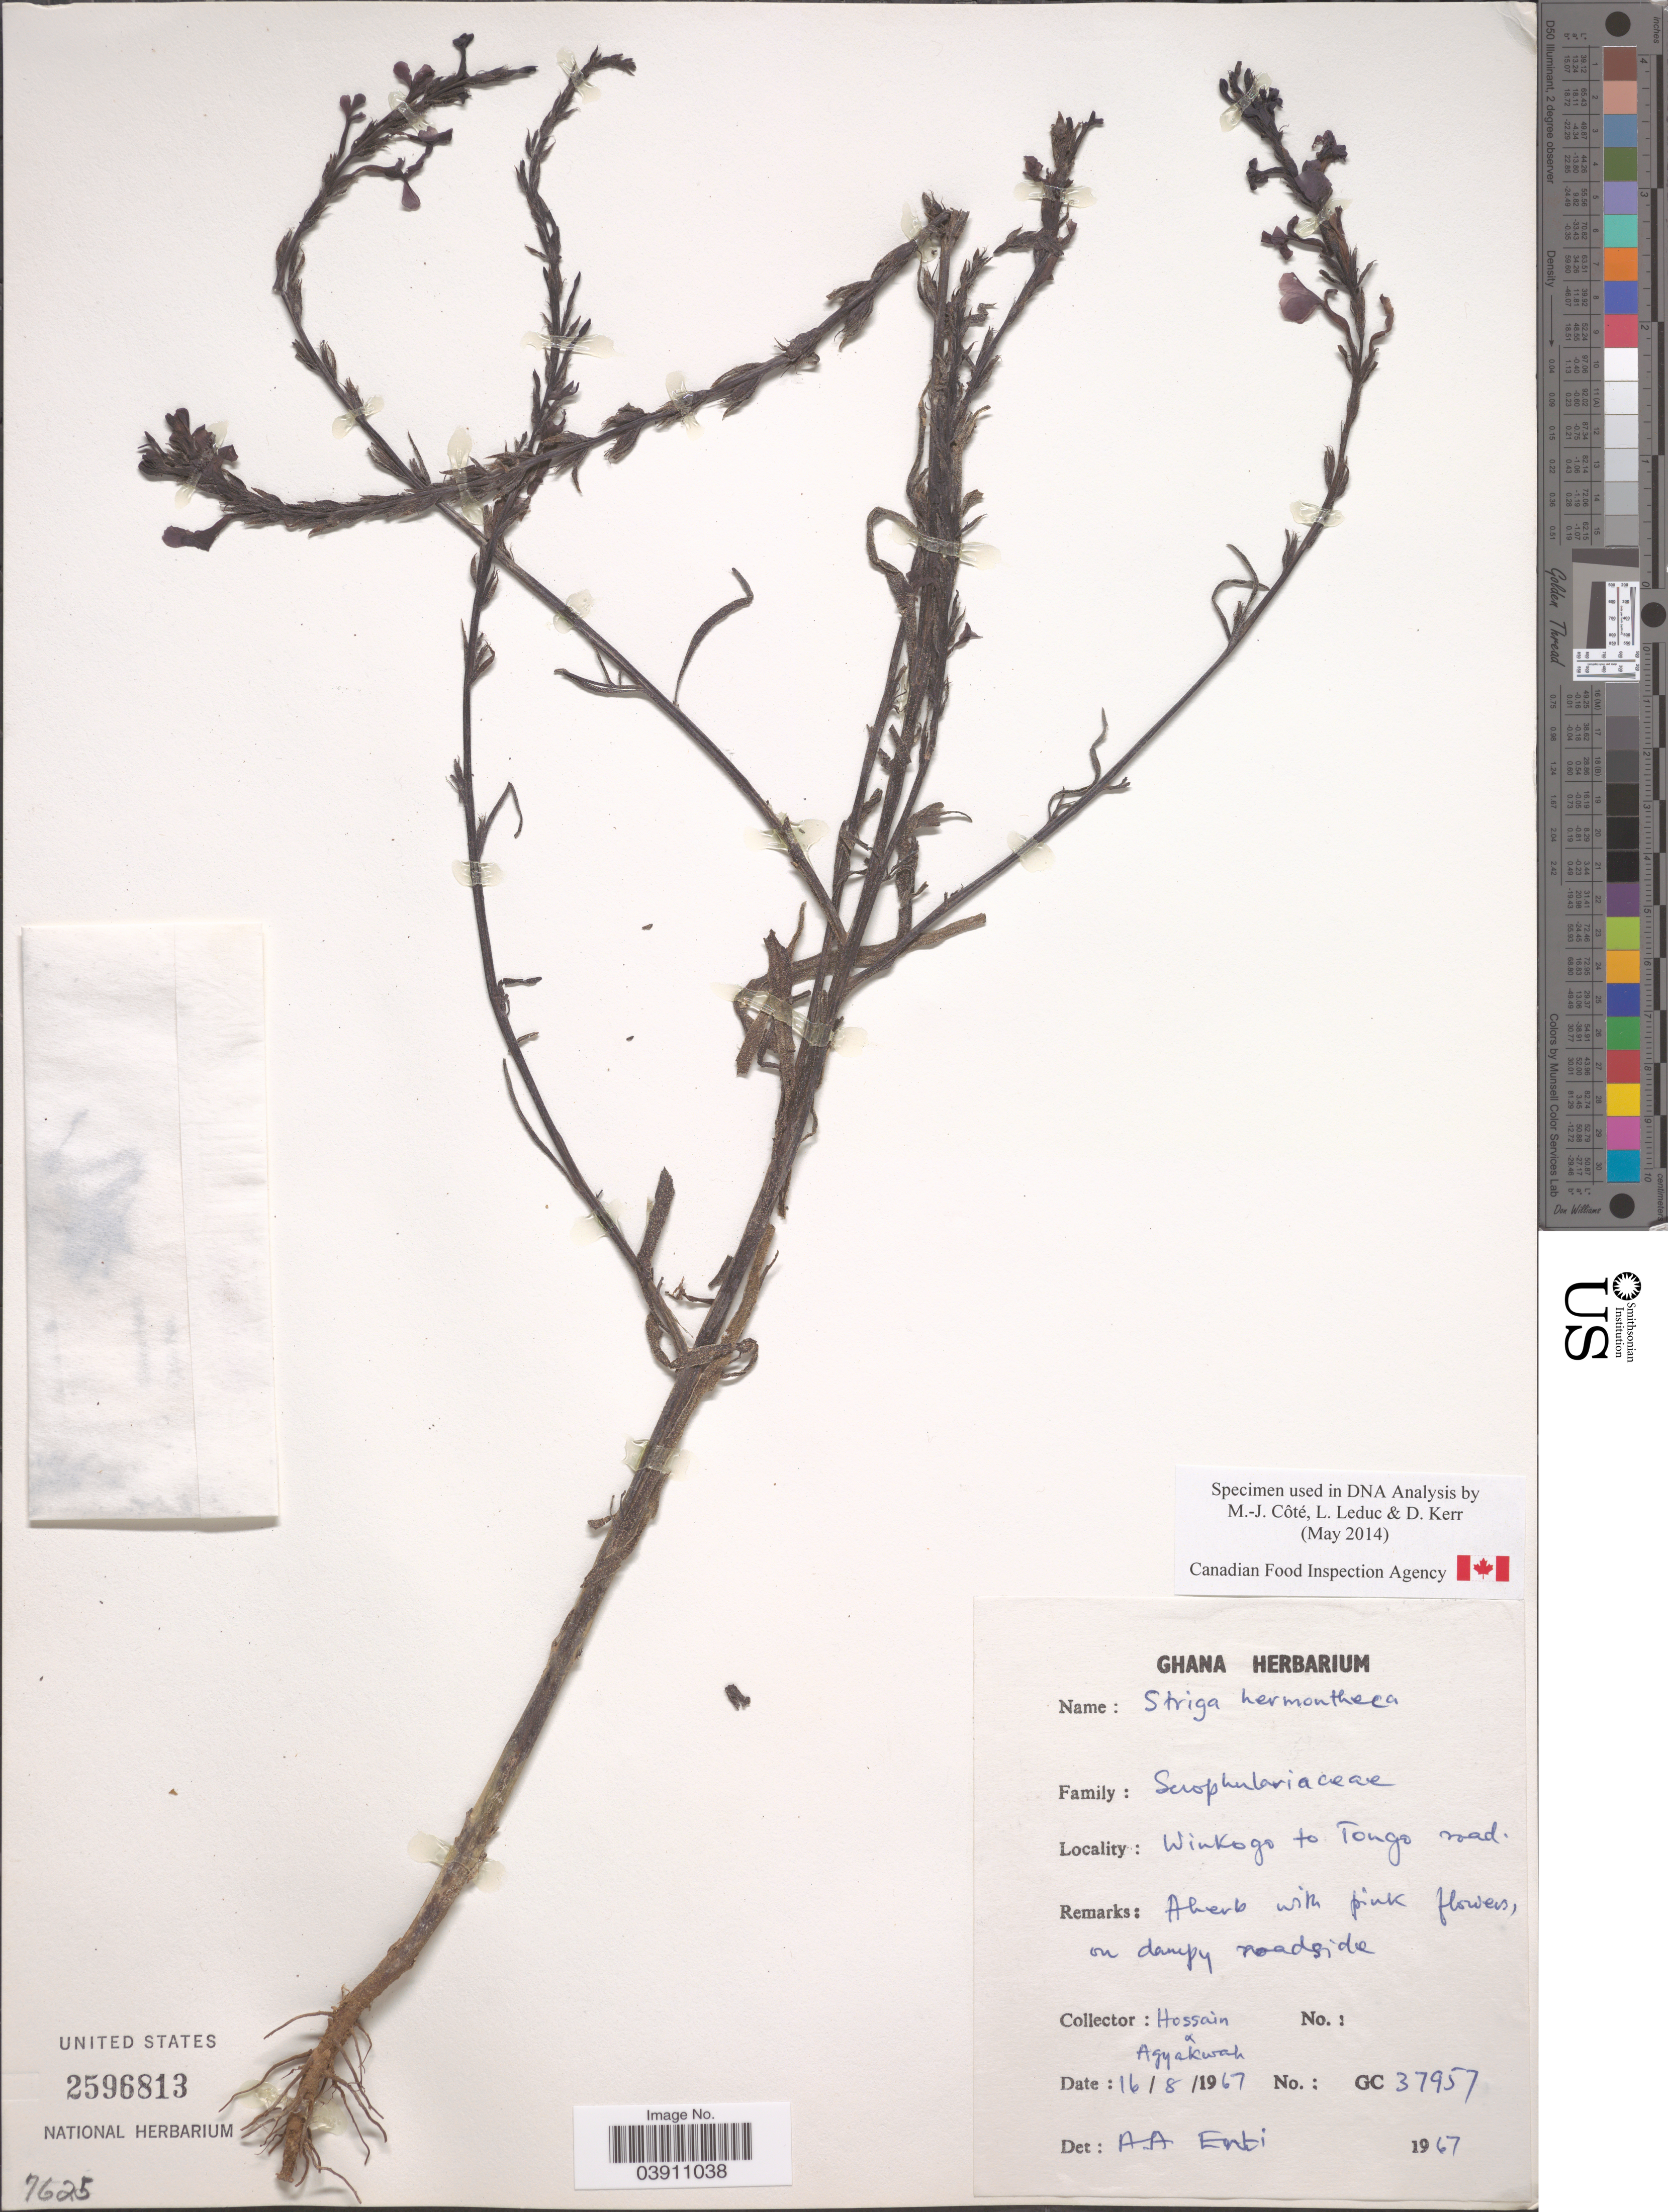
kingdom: Plantae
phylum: Tracheophyta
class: Magnoliopsida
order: Lamiales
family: Orobanchaceae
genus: Striga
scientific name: Striga hermonthica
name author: (Delile) Benth.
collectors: Hossain & Agyakwah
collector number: GC37957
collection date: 1967-08-16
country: Ghana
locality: Winkogo to Tongo road.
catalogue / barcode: US 2596813